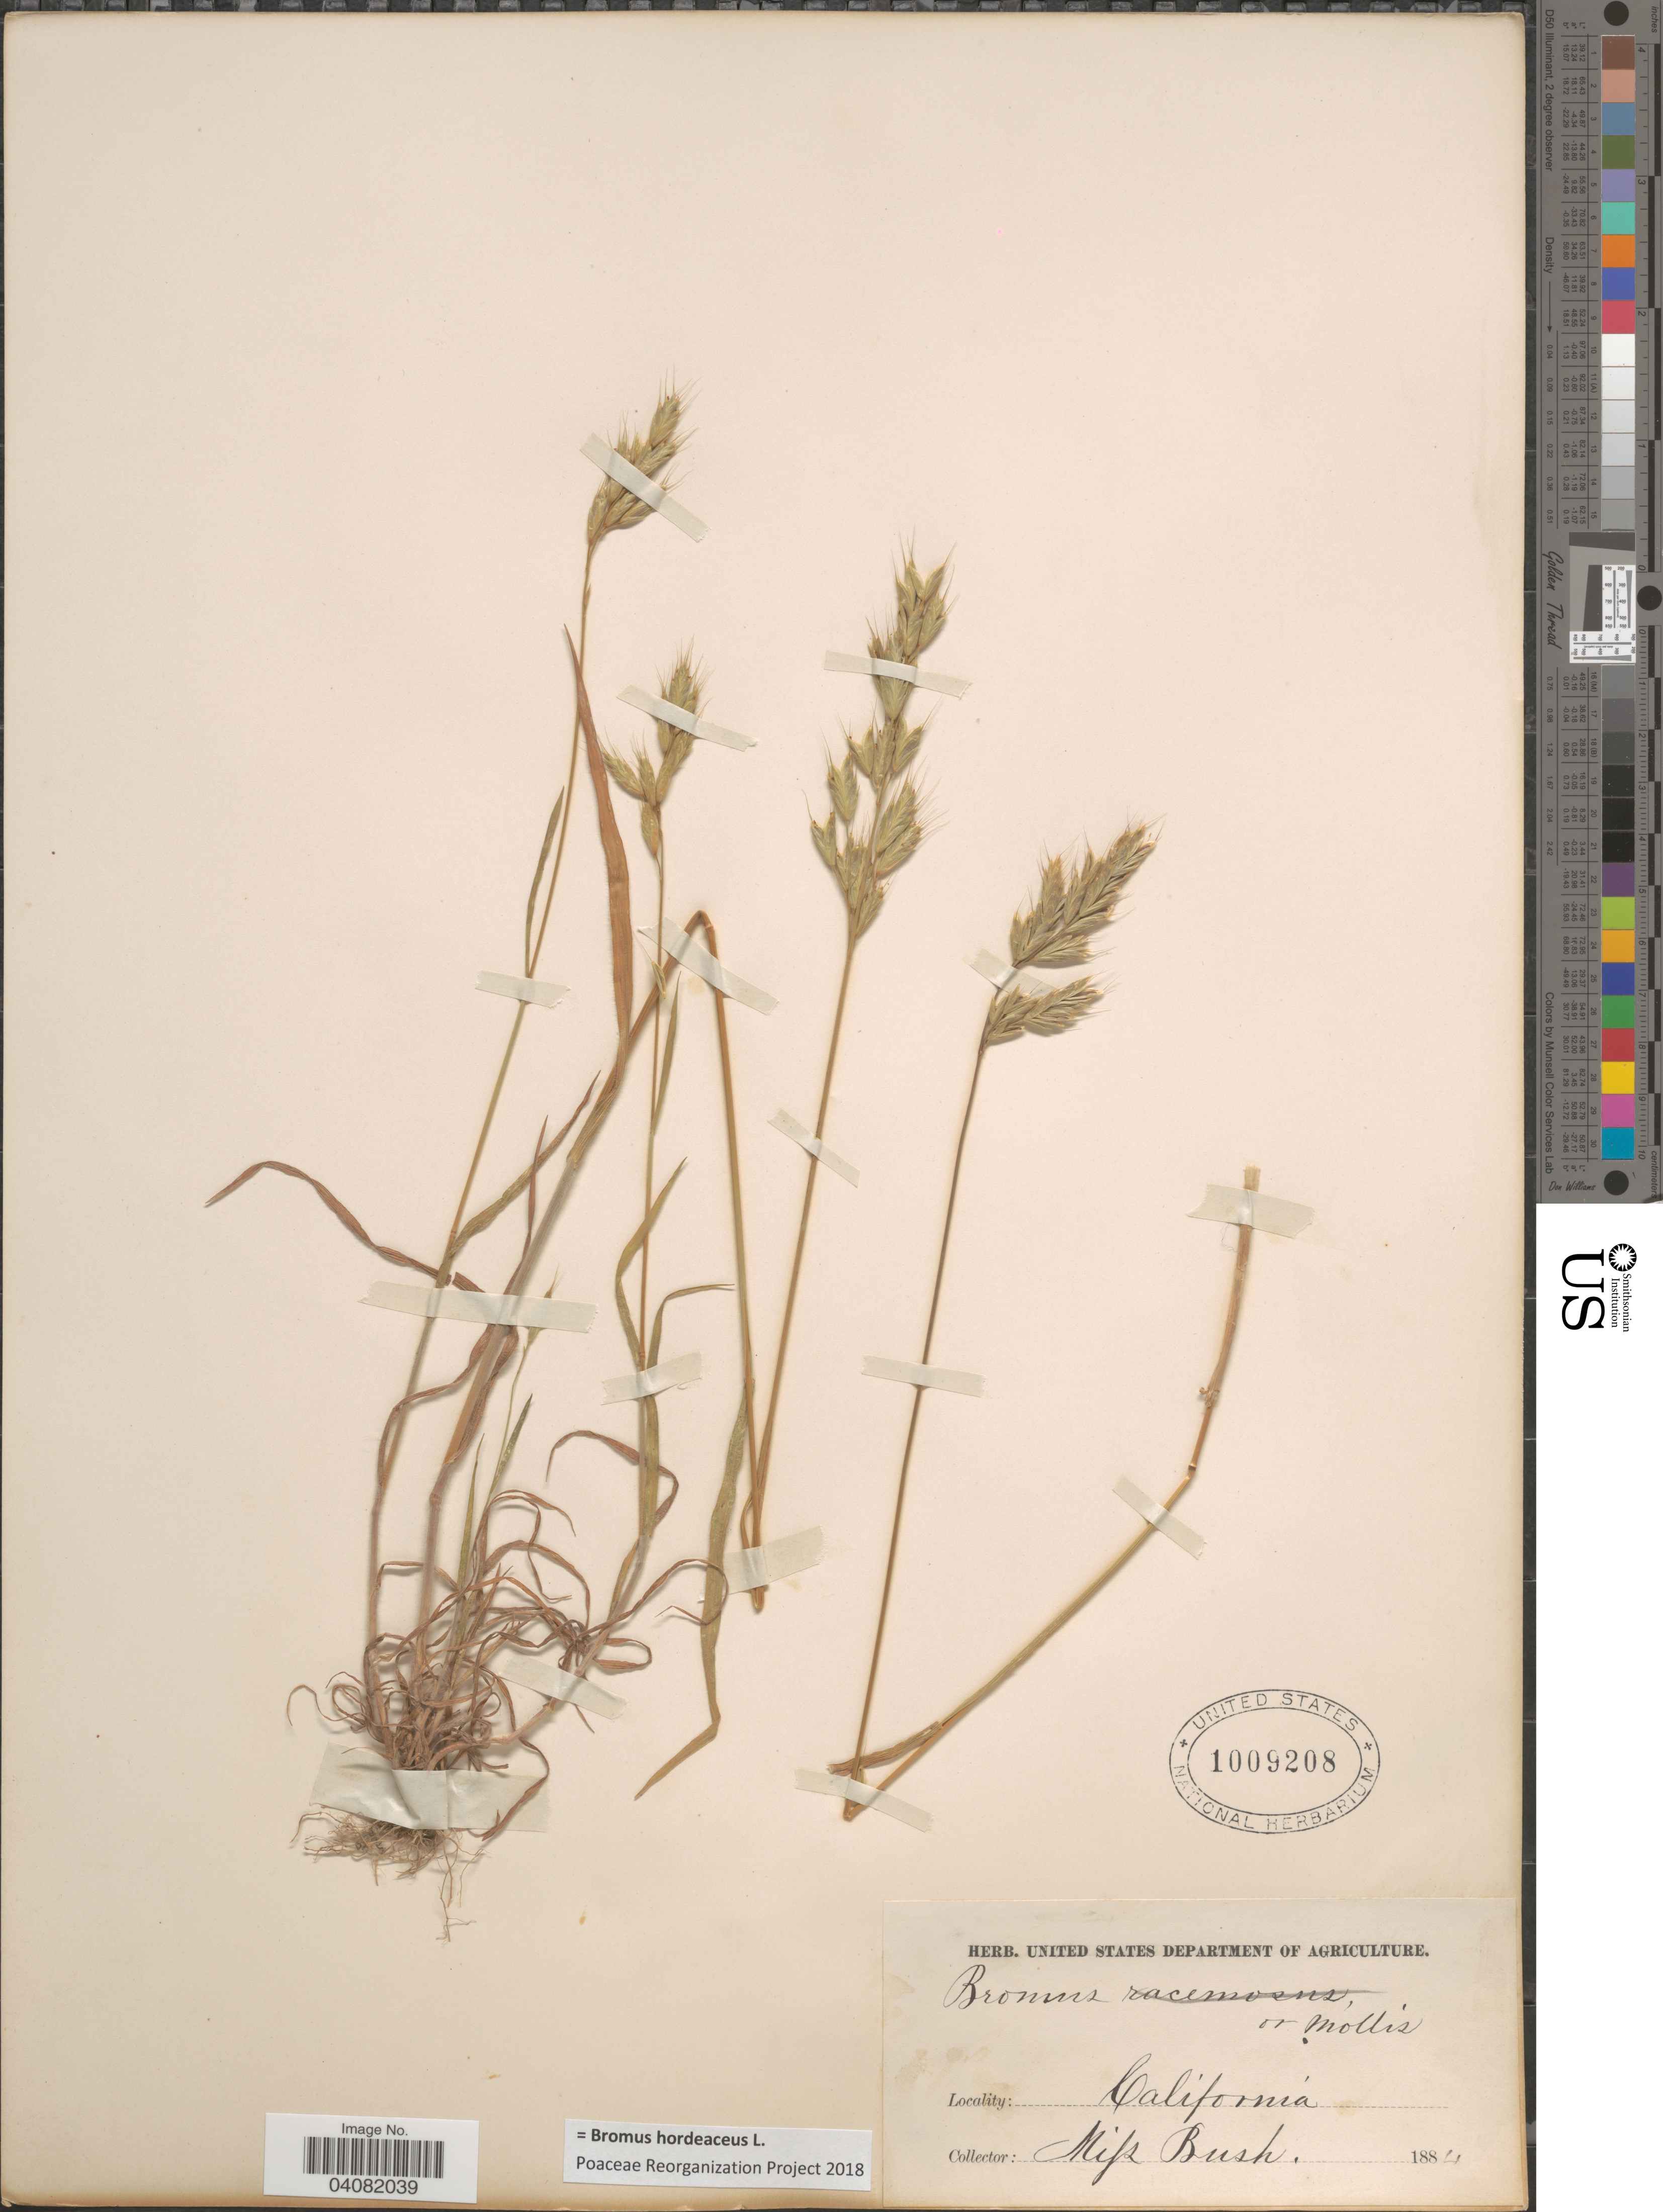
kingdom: Plantae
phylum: Tracheophyta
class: Liliopsida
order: Poales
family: Poaceae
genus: Bromus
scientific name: Bromus hordeaceus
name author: L.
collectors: Bush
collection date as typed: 188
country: United States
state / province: California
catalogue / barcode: US 1009208